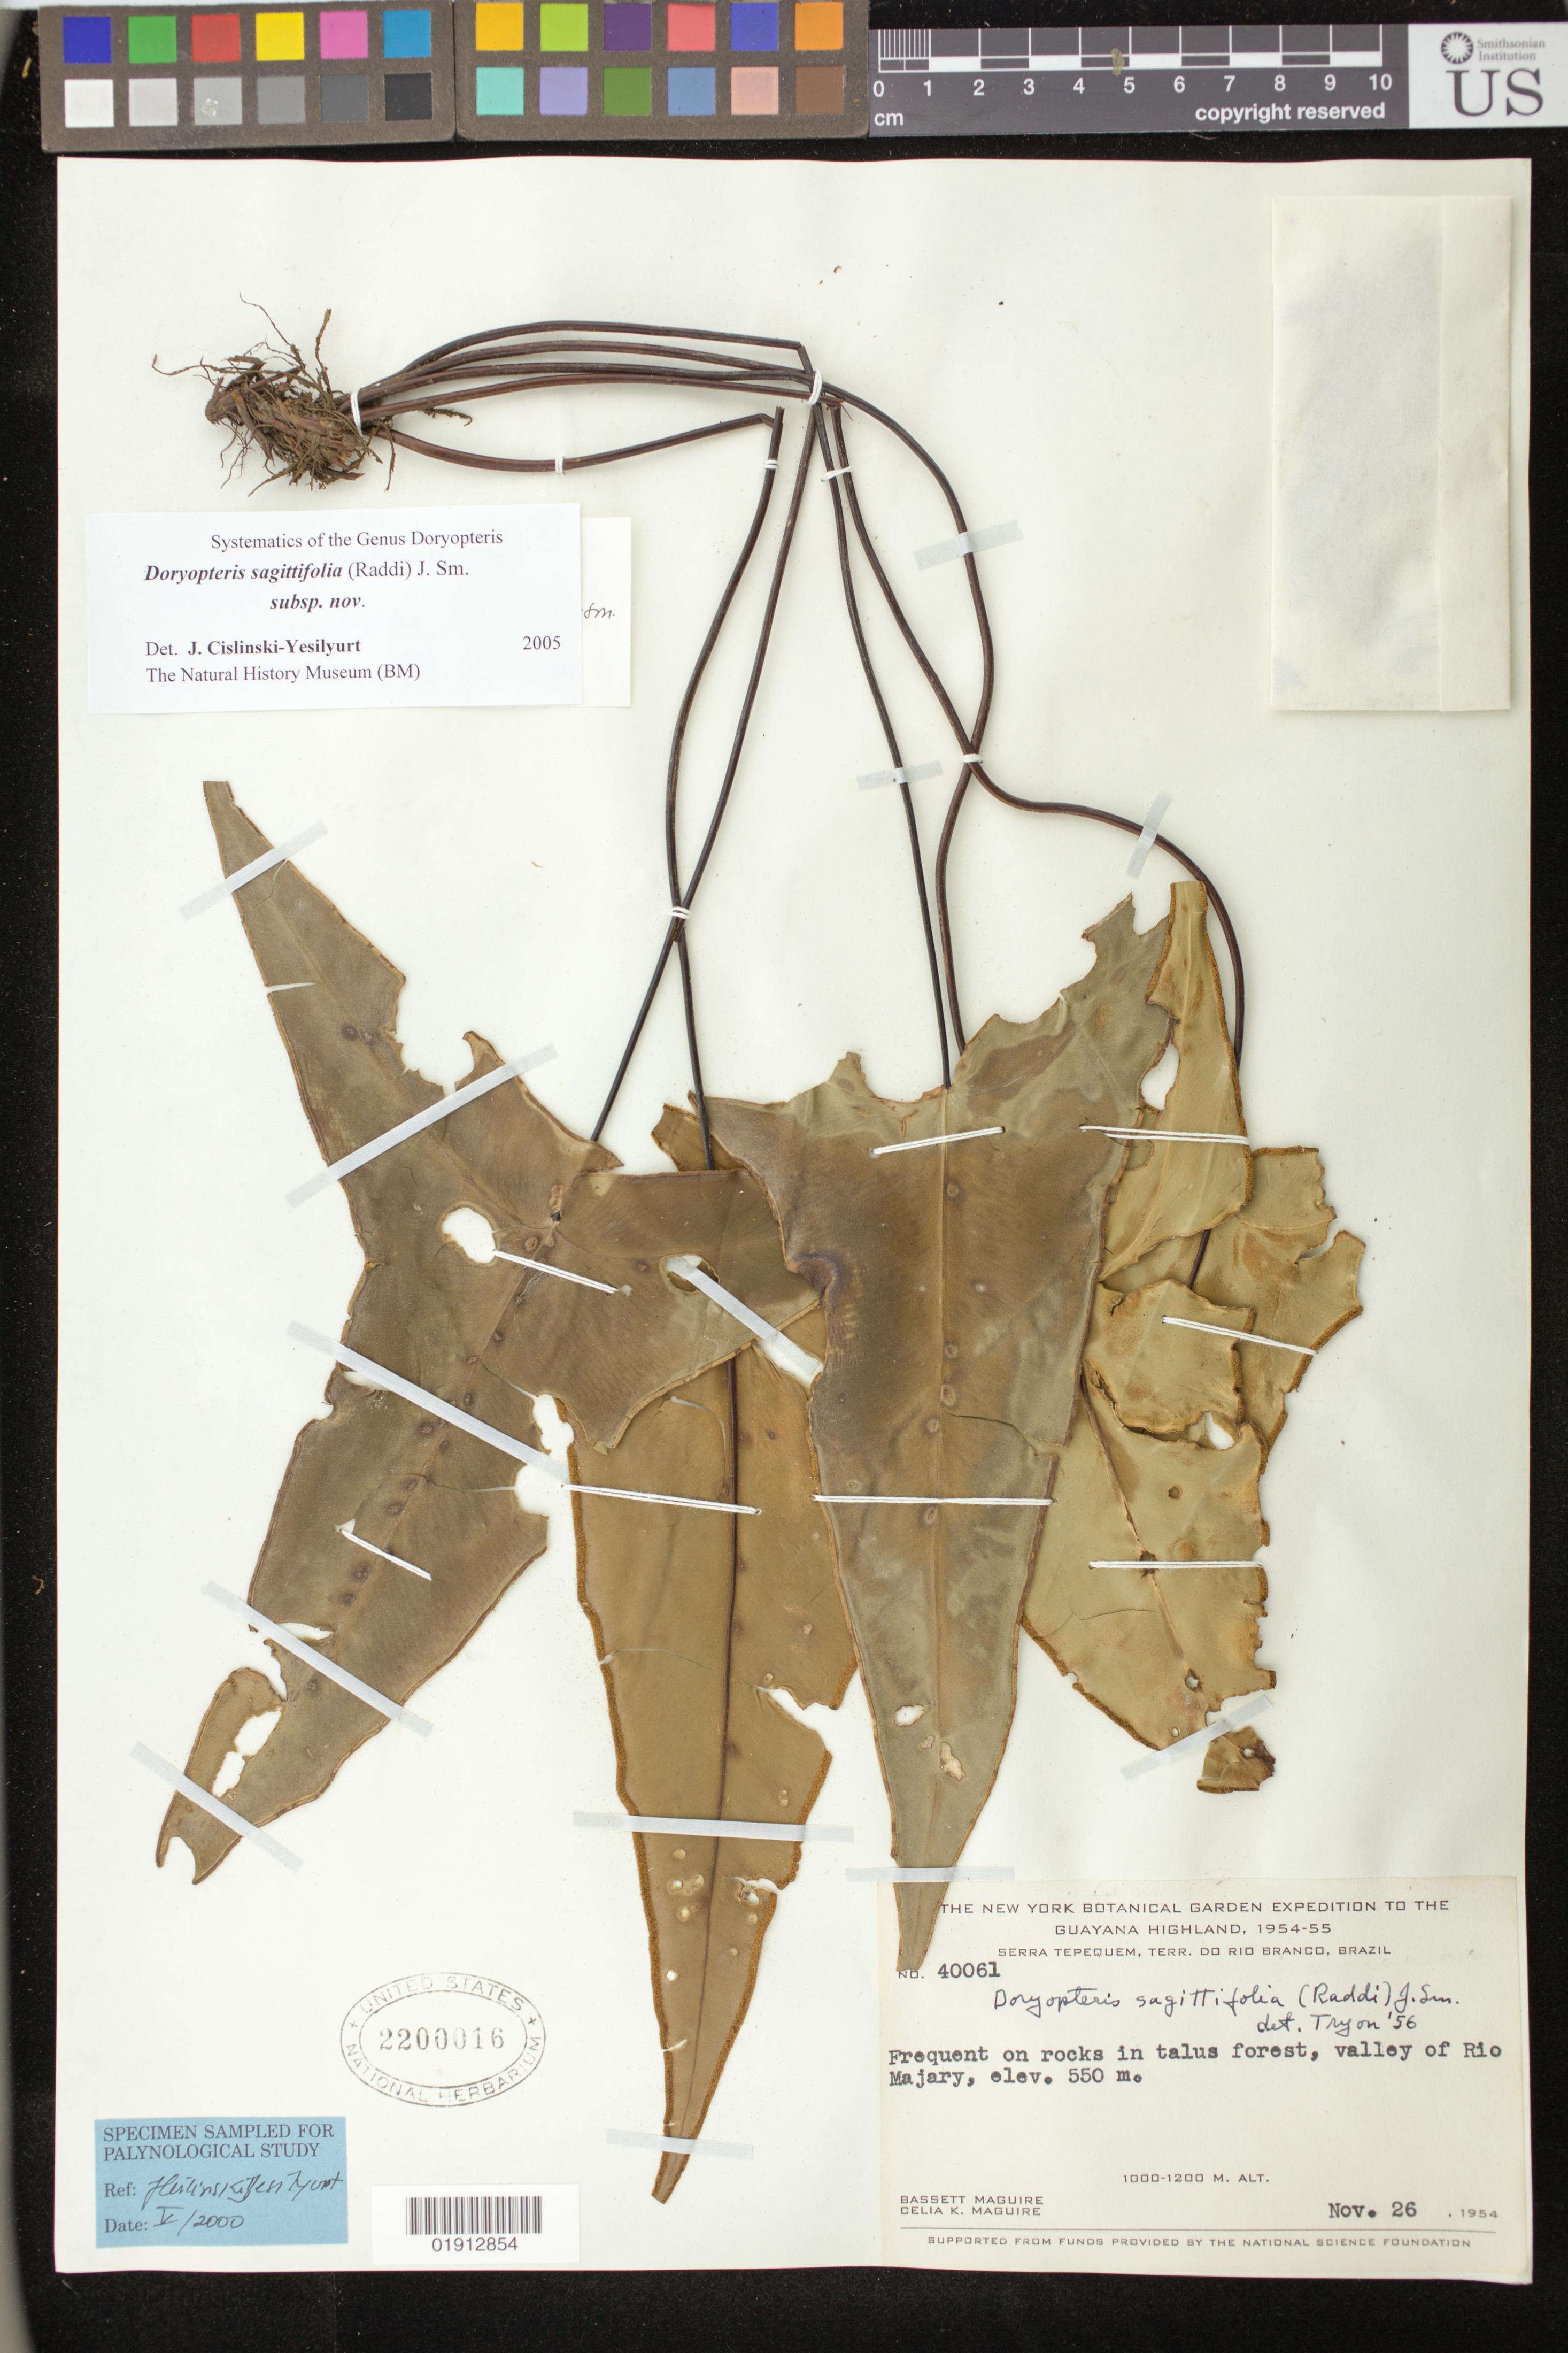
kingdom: Plantae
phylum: Tracheophyta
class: Polypodiopsida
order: Polypodiales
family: Pteridaceae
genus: Doryopteris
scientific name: Doryopteris sagittifolia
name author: J. Sm.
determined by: Yesilyurt, J. C.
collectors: B. Maguire & C. K. Maguire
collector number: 40061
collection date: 1954-11-26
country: Brazil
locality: Serra Tepequem, Terr. do Rio Branco. Valley of Rio Majary.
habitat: Frequent on rocks in talus forest.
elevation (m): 550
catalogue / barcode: US 2200016